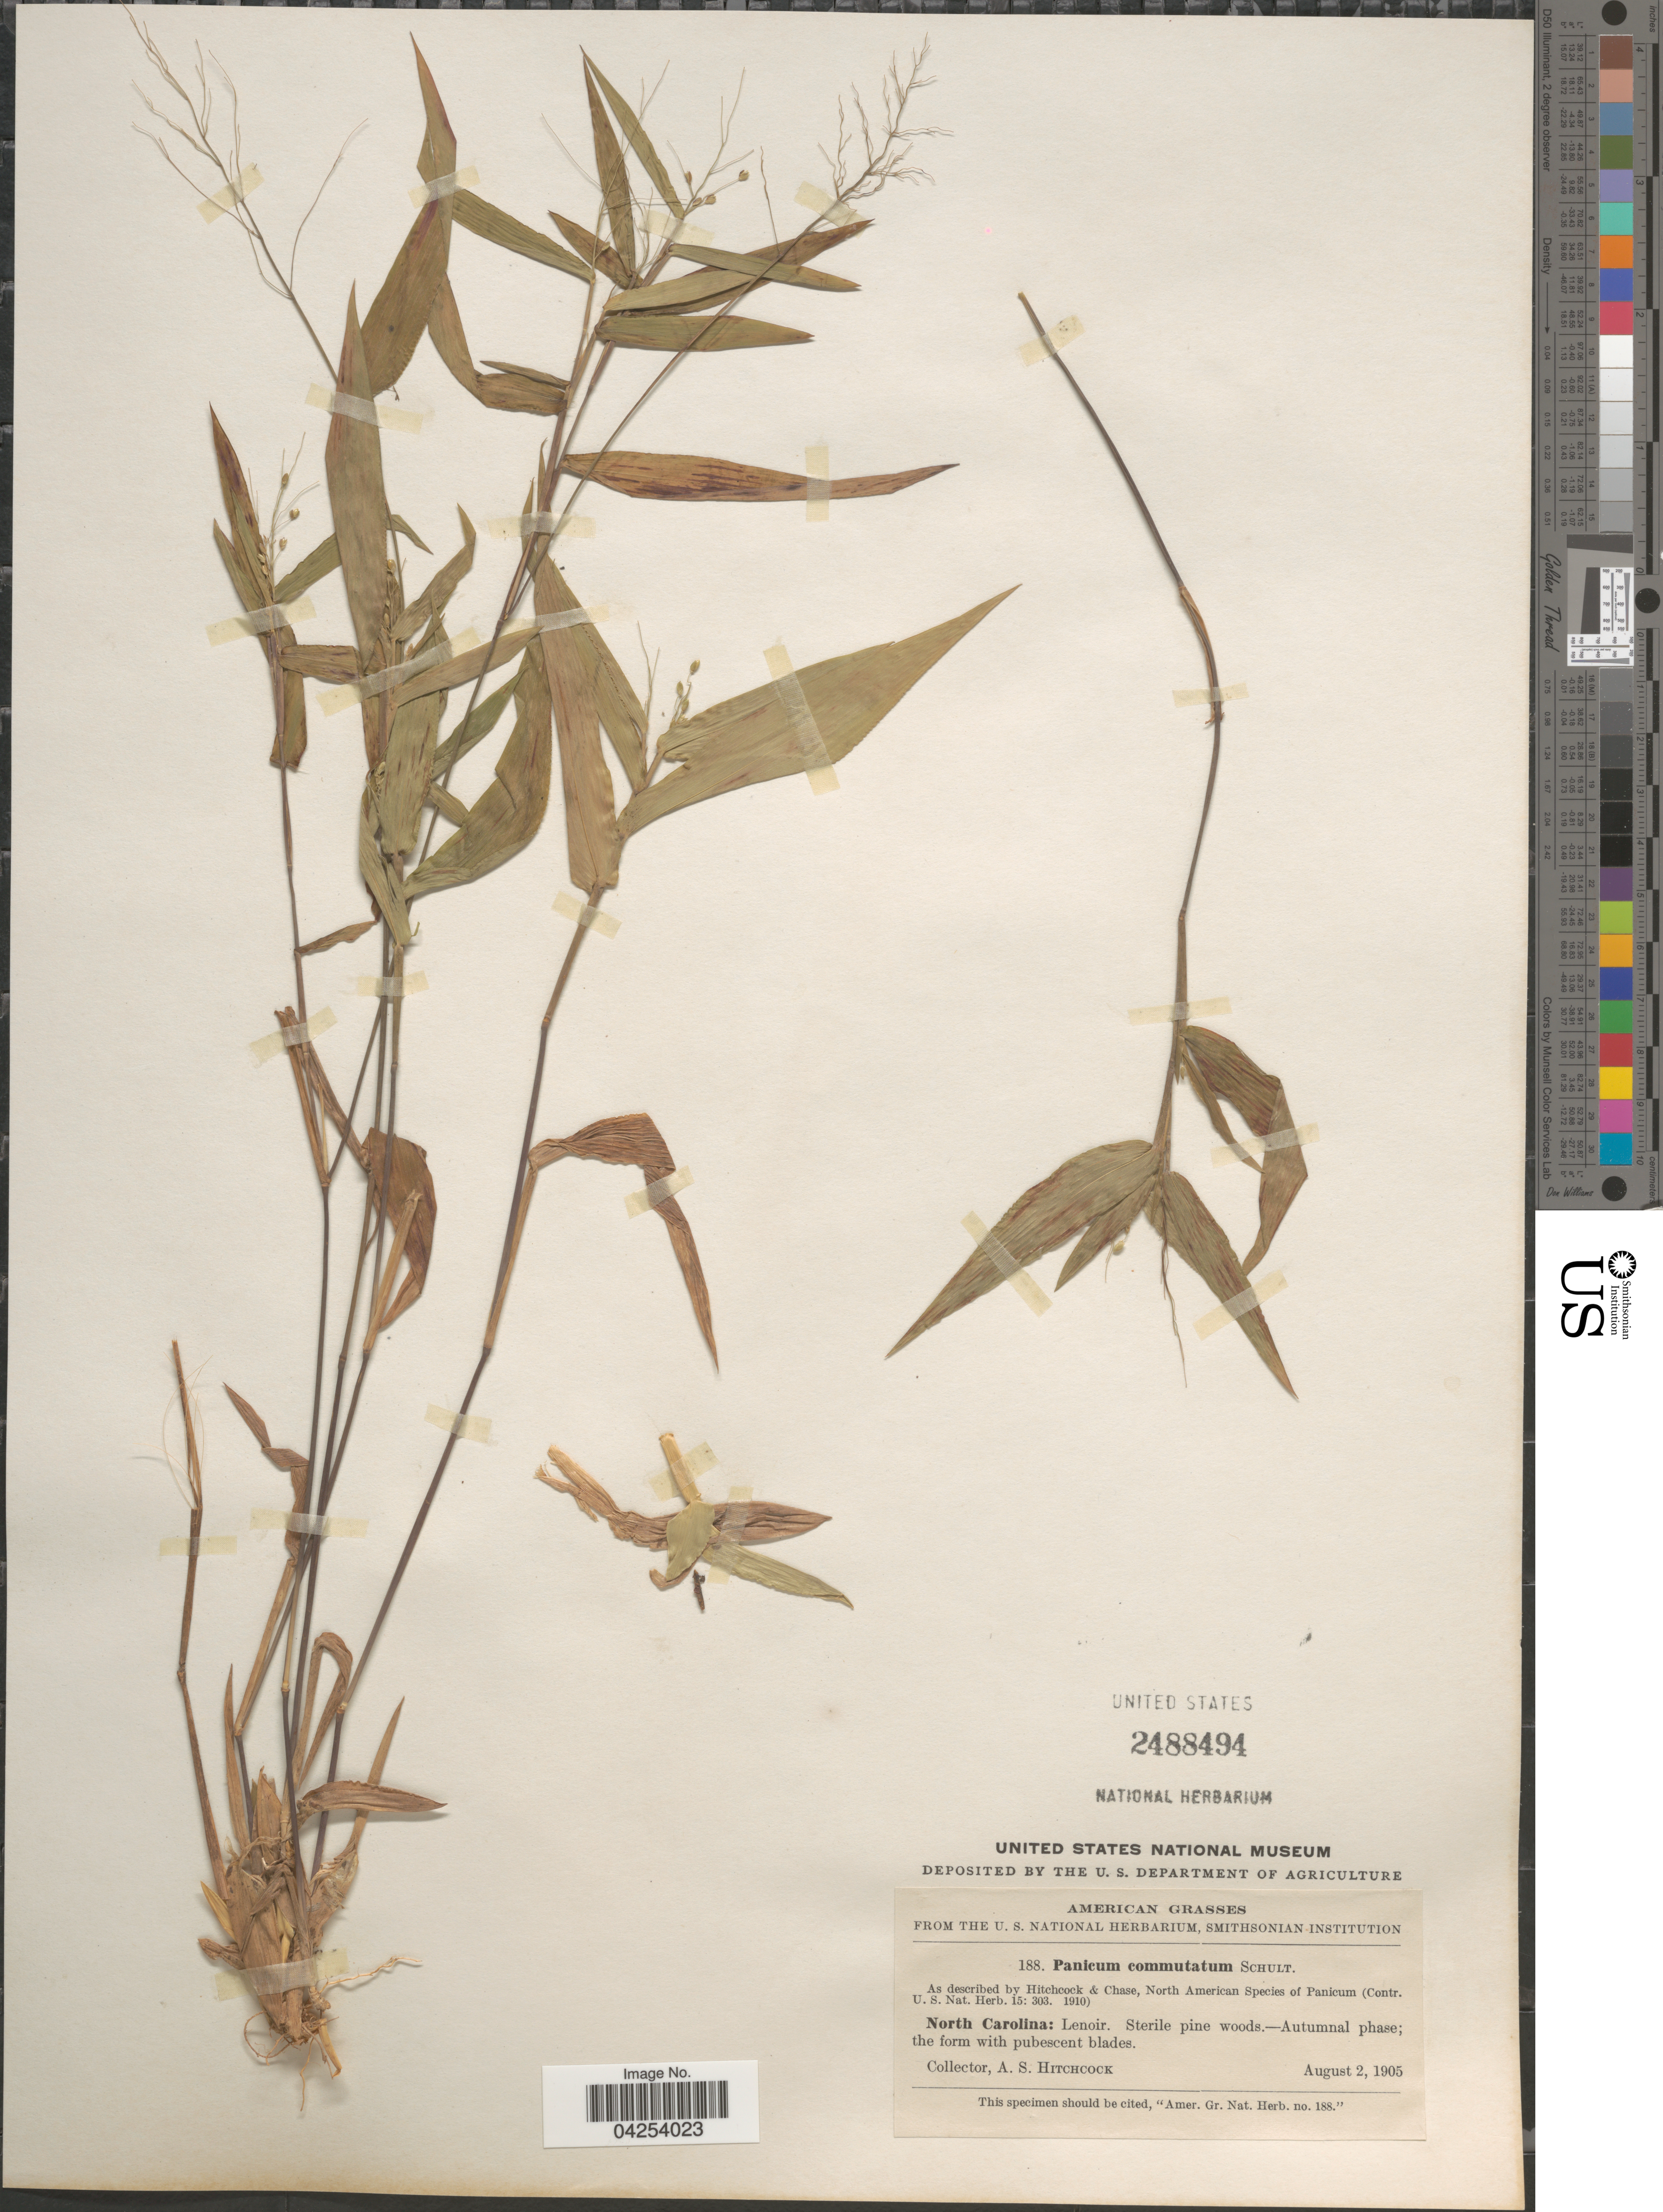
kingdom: Plantae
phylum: Tracheophyta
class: Liliopsida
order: Poales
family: Poaceae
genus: Dichanthelium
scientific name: Dichanthelium commutatum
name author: (Schult.) Gould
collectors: A. S. Hitchcock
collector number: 188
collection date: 1905-08-02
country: United States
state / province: North Carolina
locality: Lenoir. Sterile pine woods.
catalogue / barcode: US 2488494